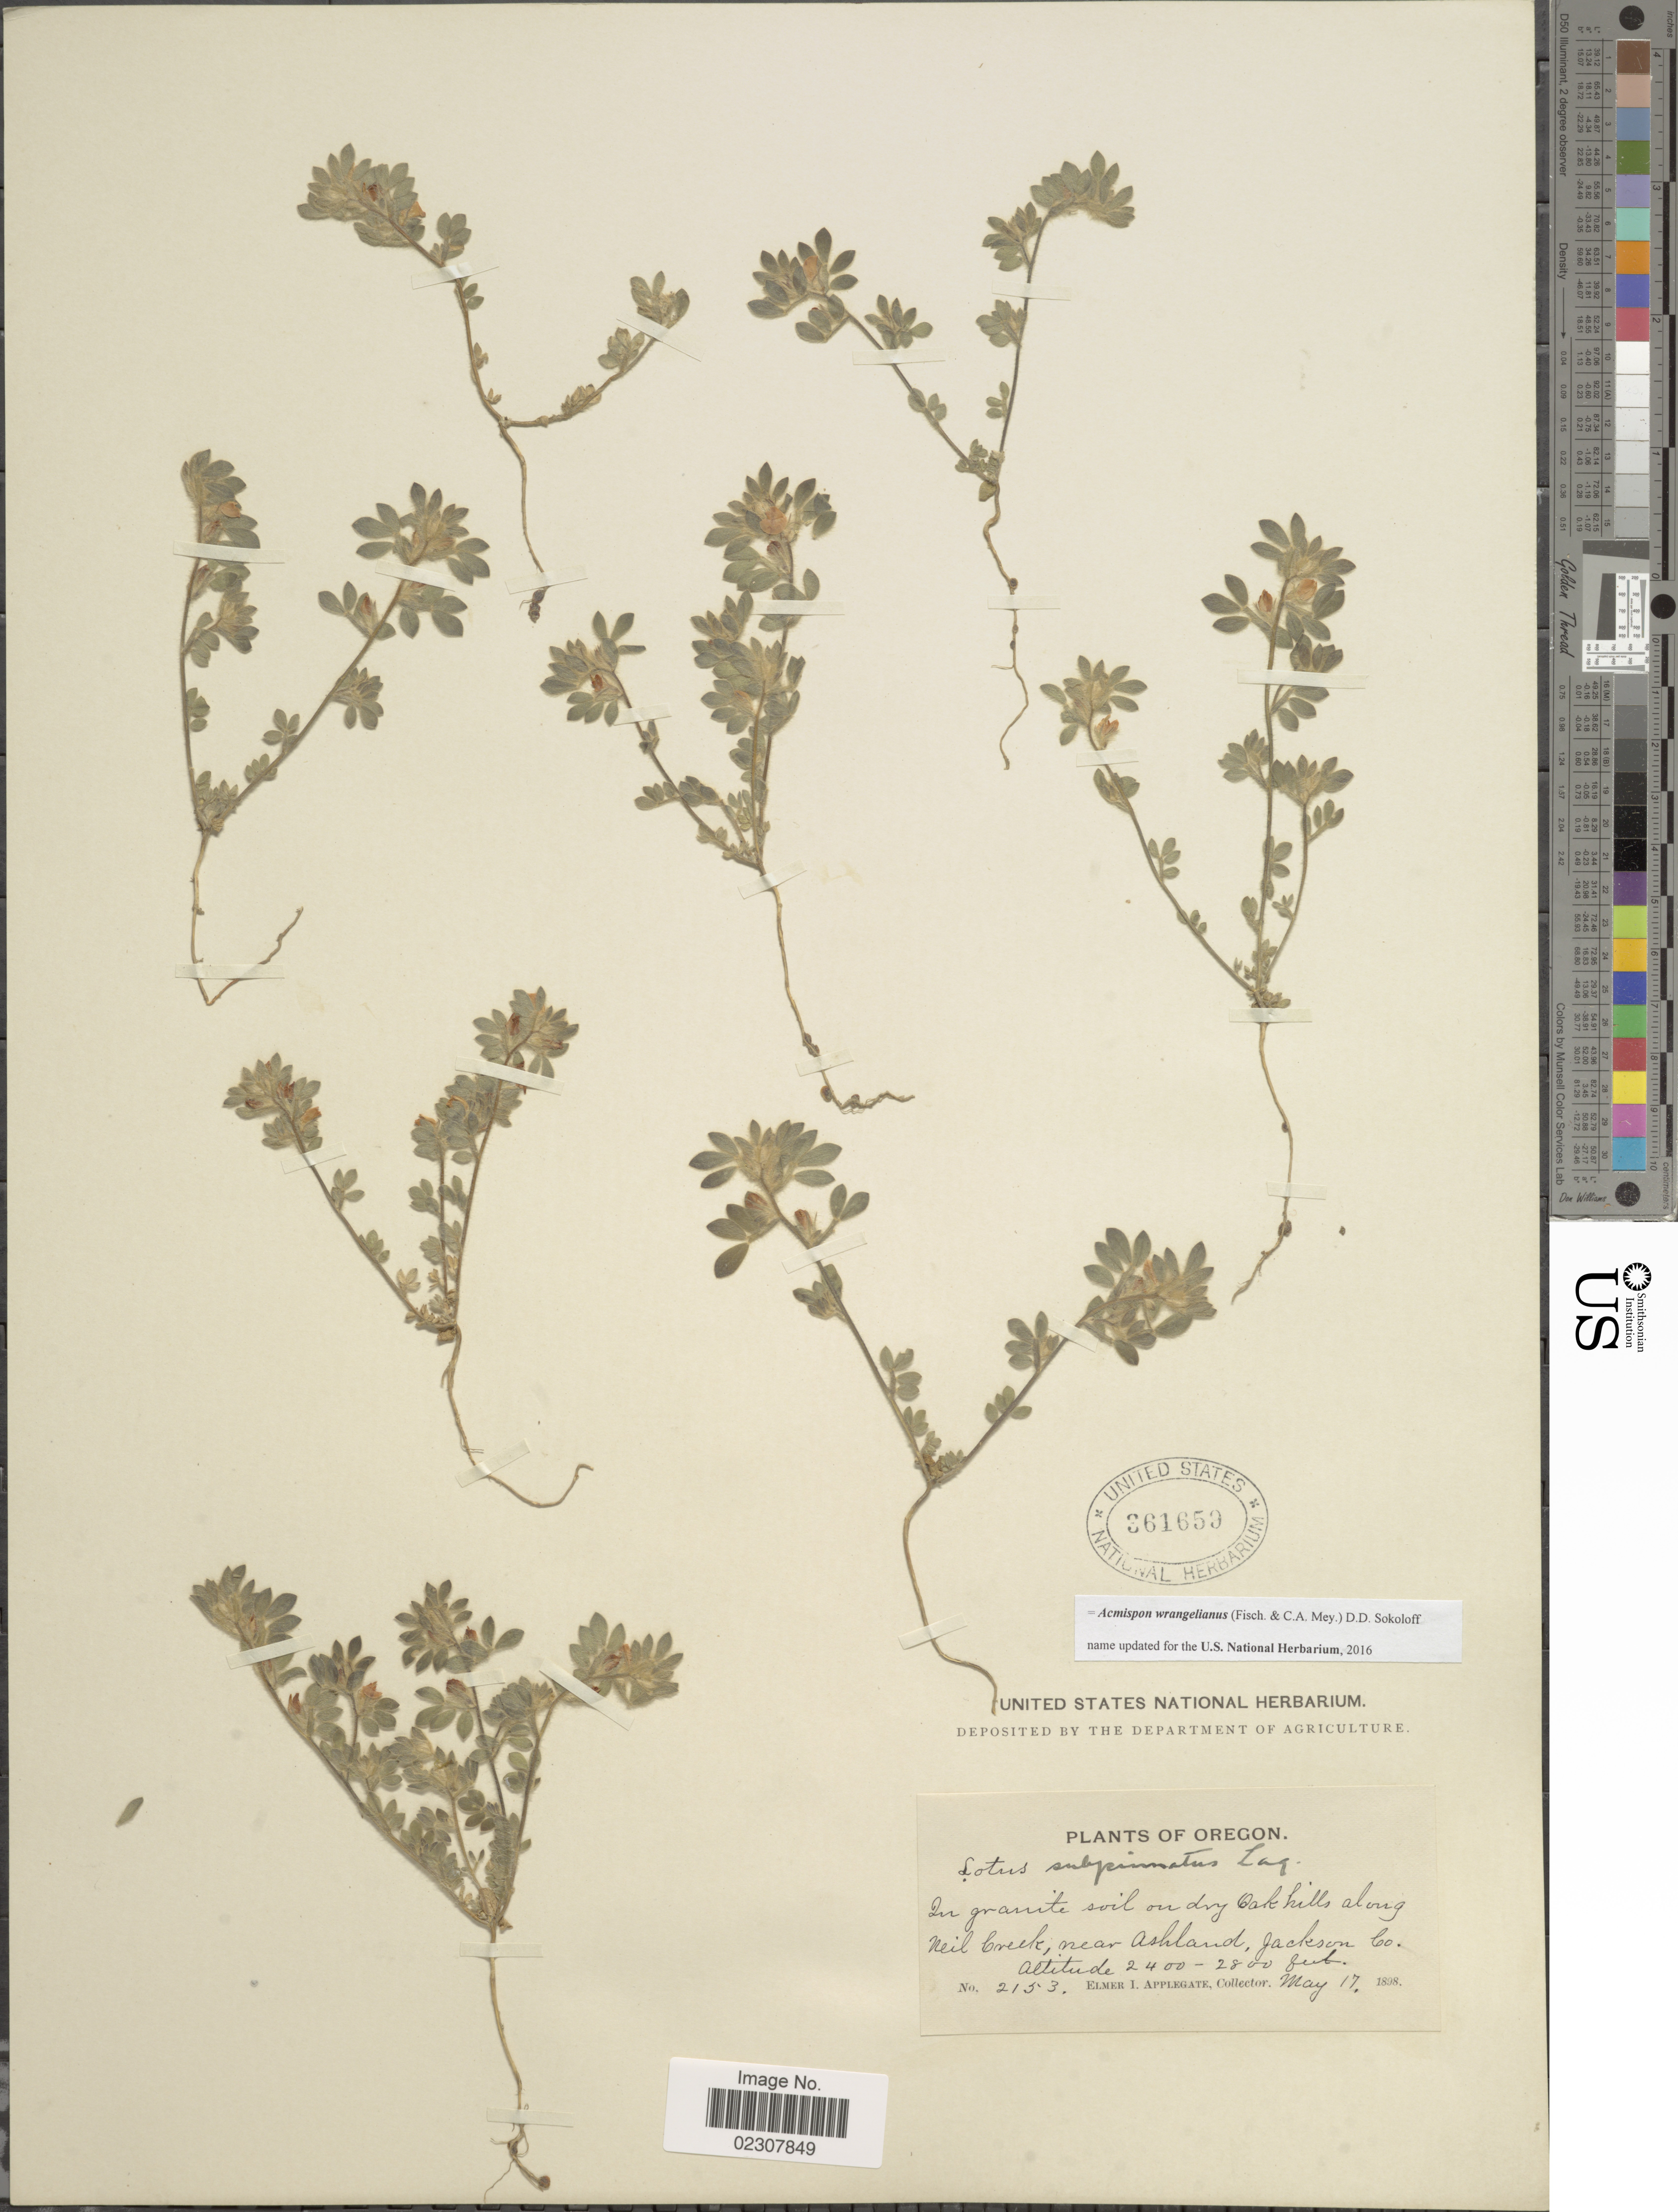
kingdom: Plantae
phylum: Tracheophyta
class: Magnoliopsida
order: Fabales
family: Fabaceae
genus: Acmispon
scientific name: Acmispon wrangelianus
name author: (Fisch. & C.A. Mey.) D.D. Sokoloff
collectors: E. I. Applegate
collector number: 2153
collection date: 1898-05-17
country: United States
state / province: Oregon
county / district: Jackson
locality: In granite soil on dry Oak hills along Neil Creek, near Ashland, Jackson Co.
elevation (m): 732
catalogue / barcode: US 361659